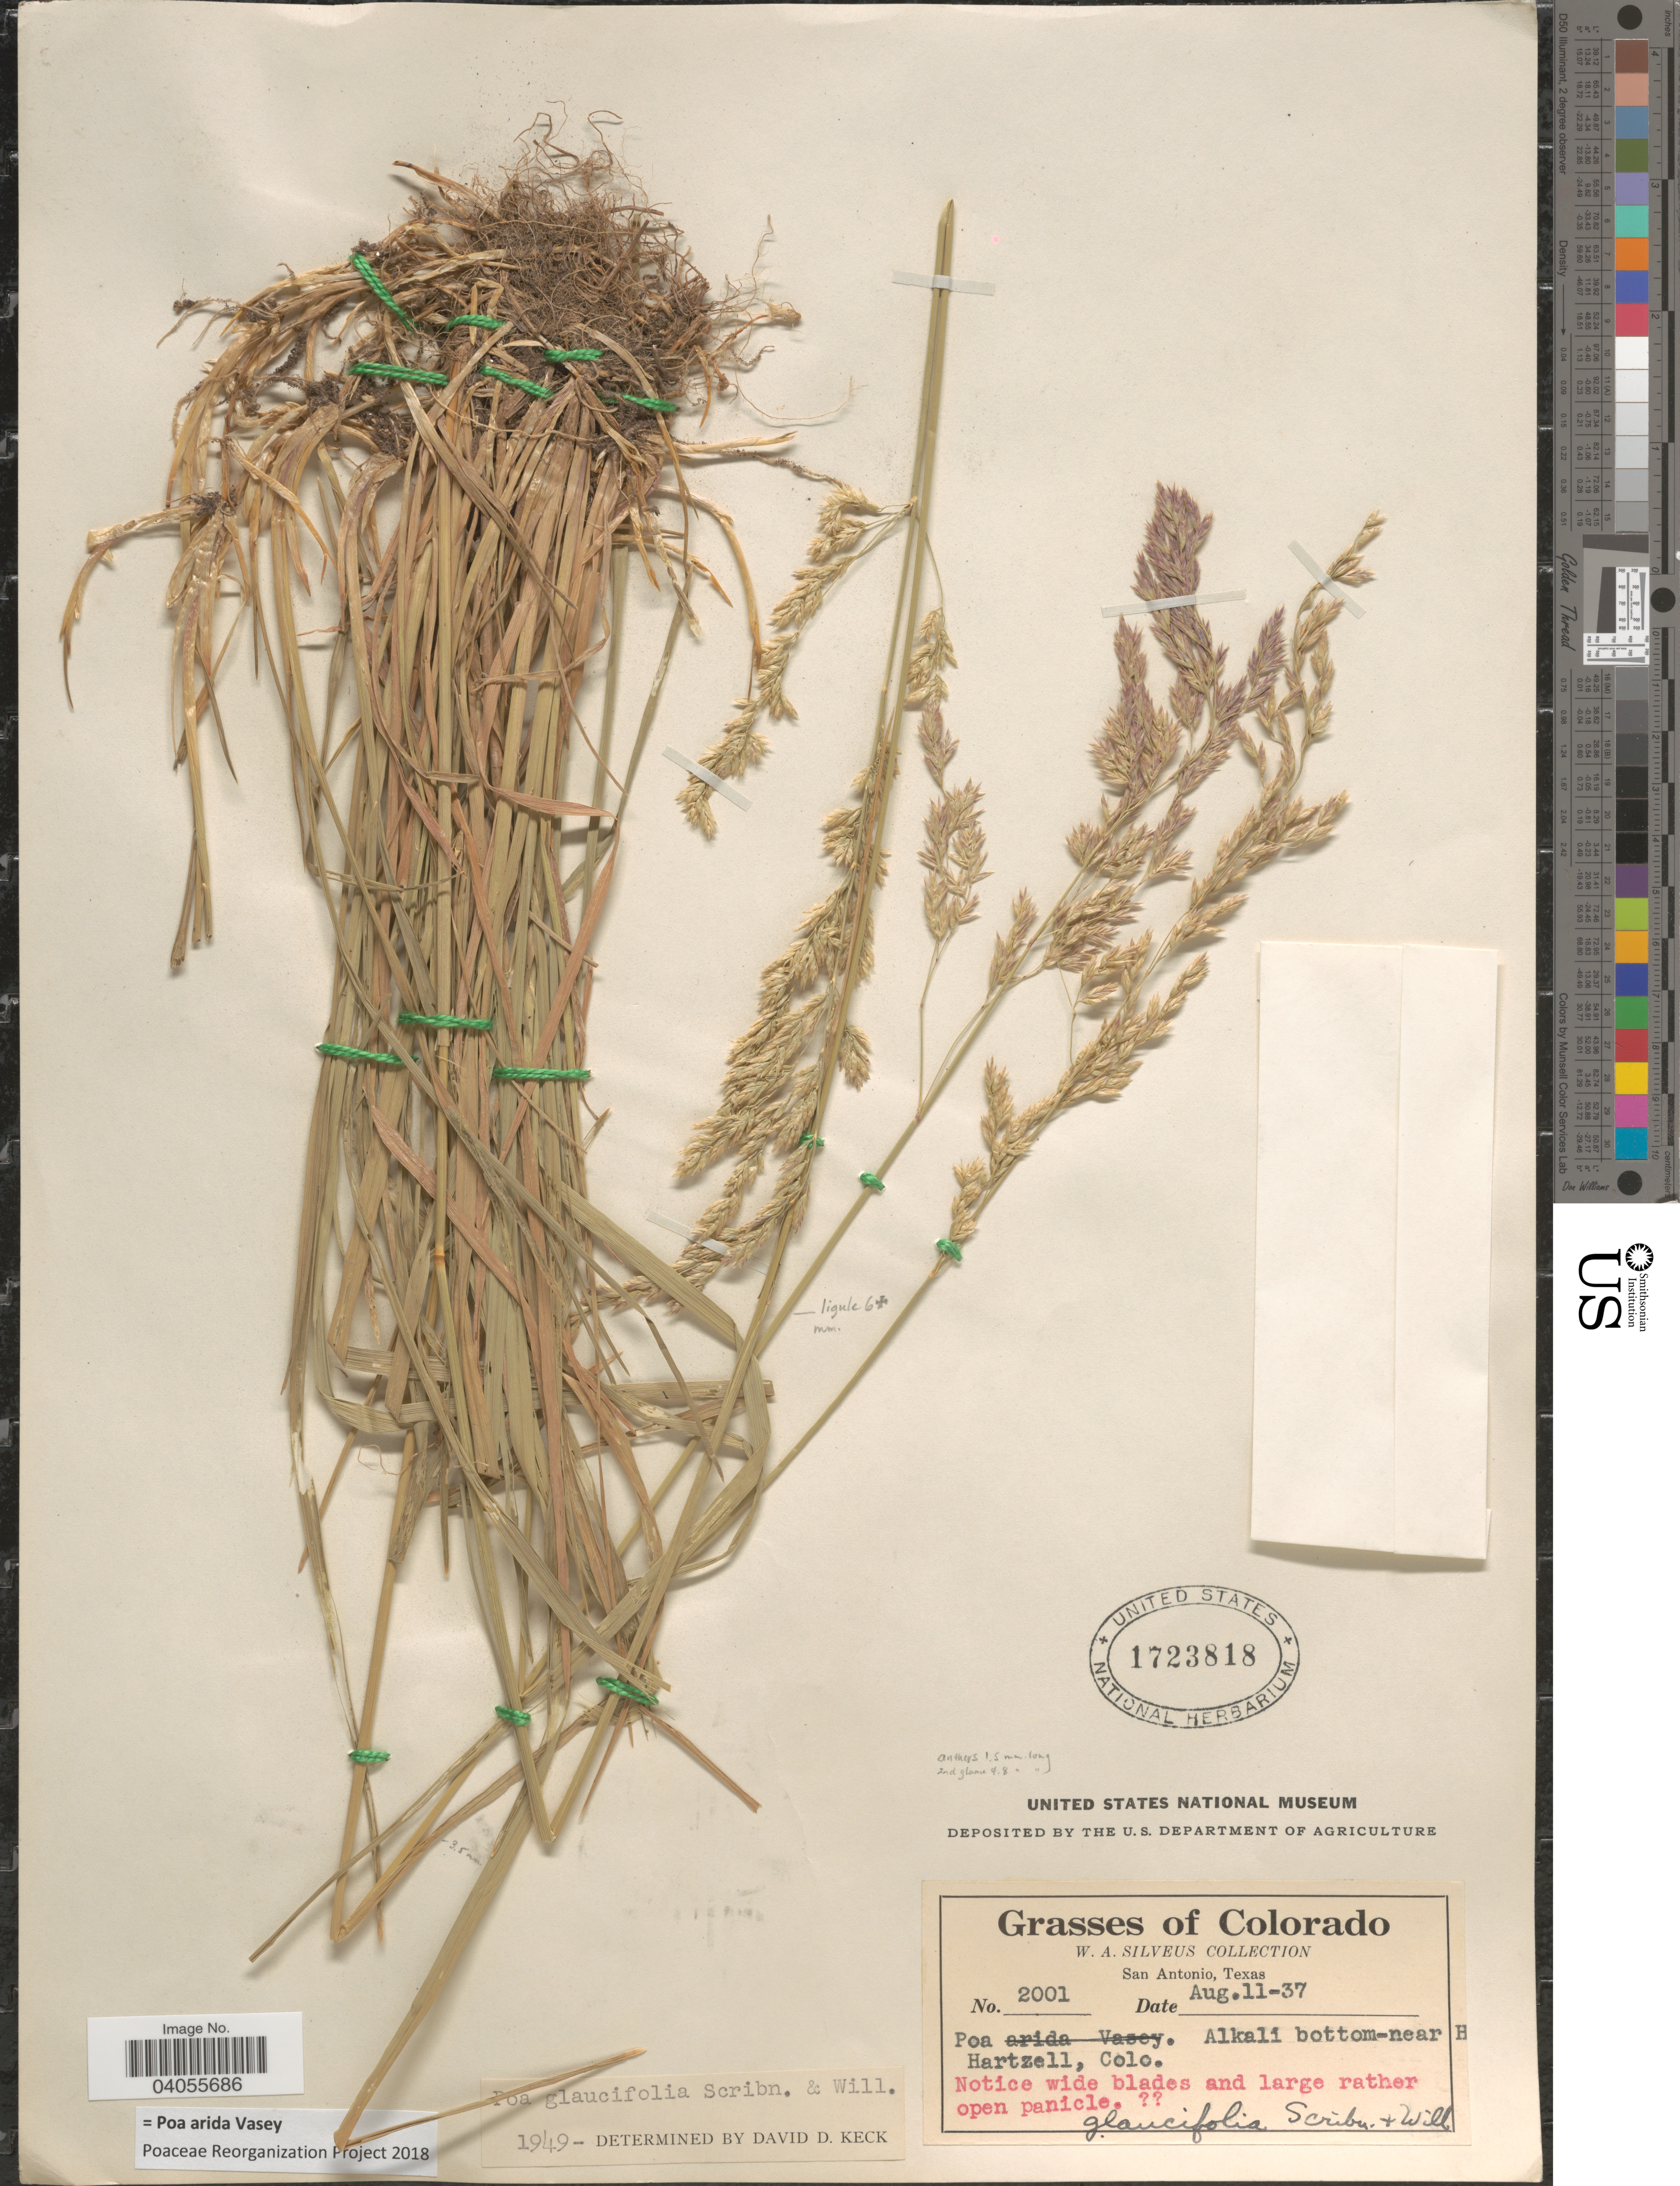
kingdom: Plantae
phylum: Tracheophyta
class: Liliopsida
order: Poales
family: Poaceae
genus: Poa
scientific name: Poa arida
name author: Vasey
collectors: W. Silveus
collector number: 2001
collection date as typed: Transcribed d/m/y: 11/8/37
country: United States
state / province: Colorado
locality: Alkali bottom - near Hartzell.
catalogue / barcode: US 1723818